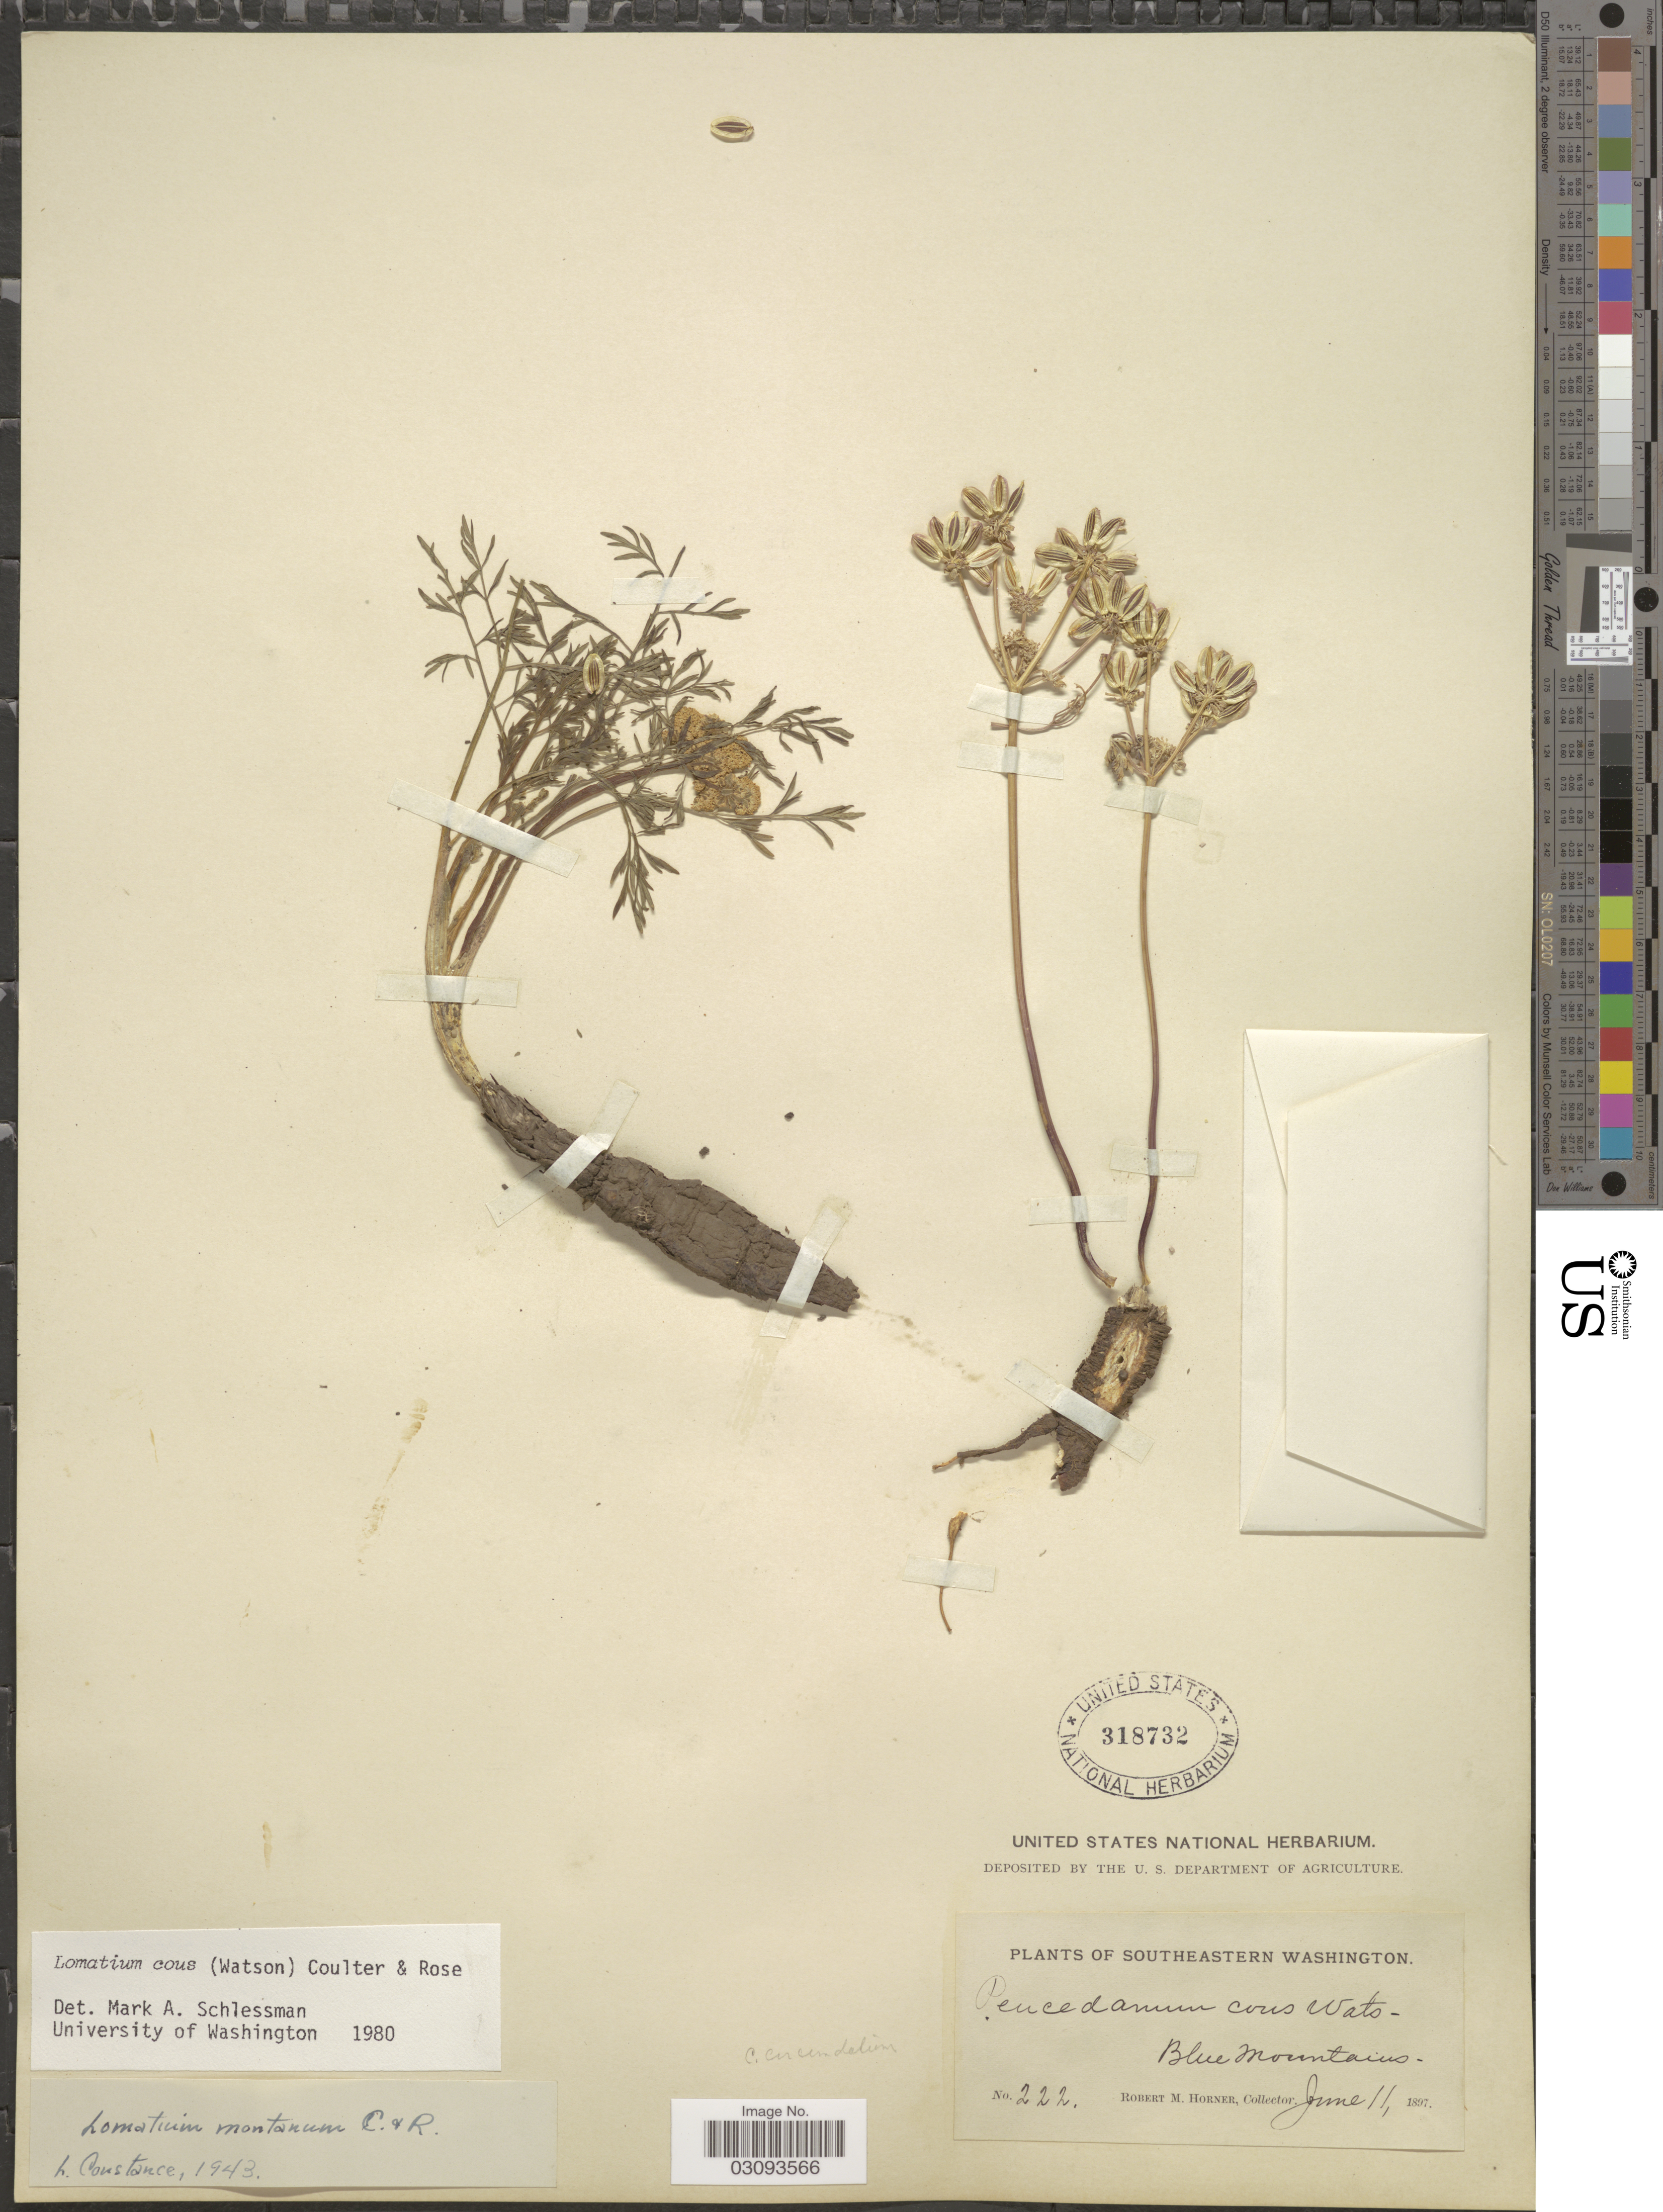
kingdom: Plantae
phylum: Tracheophyta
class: Magnoliopsida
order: Apiales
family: Apiaceae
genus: Lomatium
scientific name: Lomatium cous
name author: (S. Watson) J.M. Coult. & Rose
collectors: R. Horner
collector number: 222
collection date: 1897-06-11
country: United States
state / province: Washington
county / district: Clallam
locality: Southeastern Washington. Blue Mountains.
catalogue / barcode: US 318732